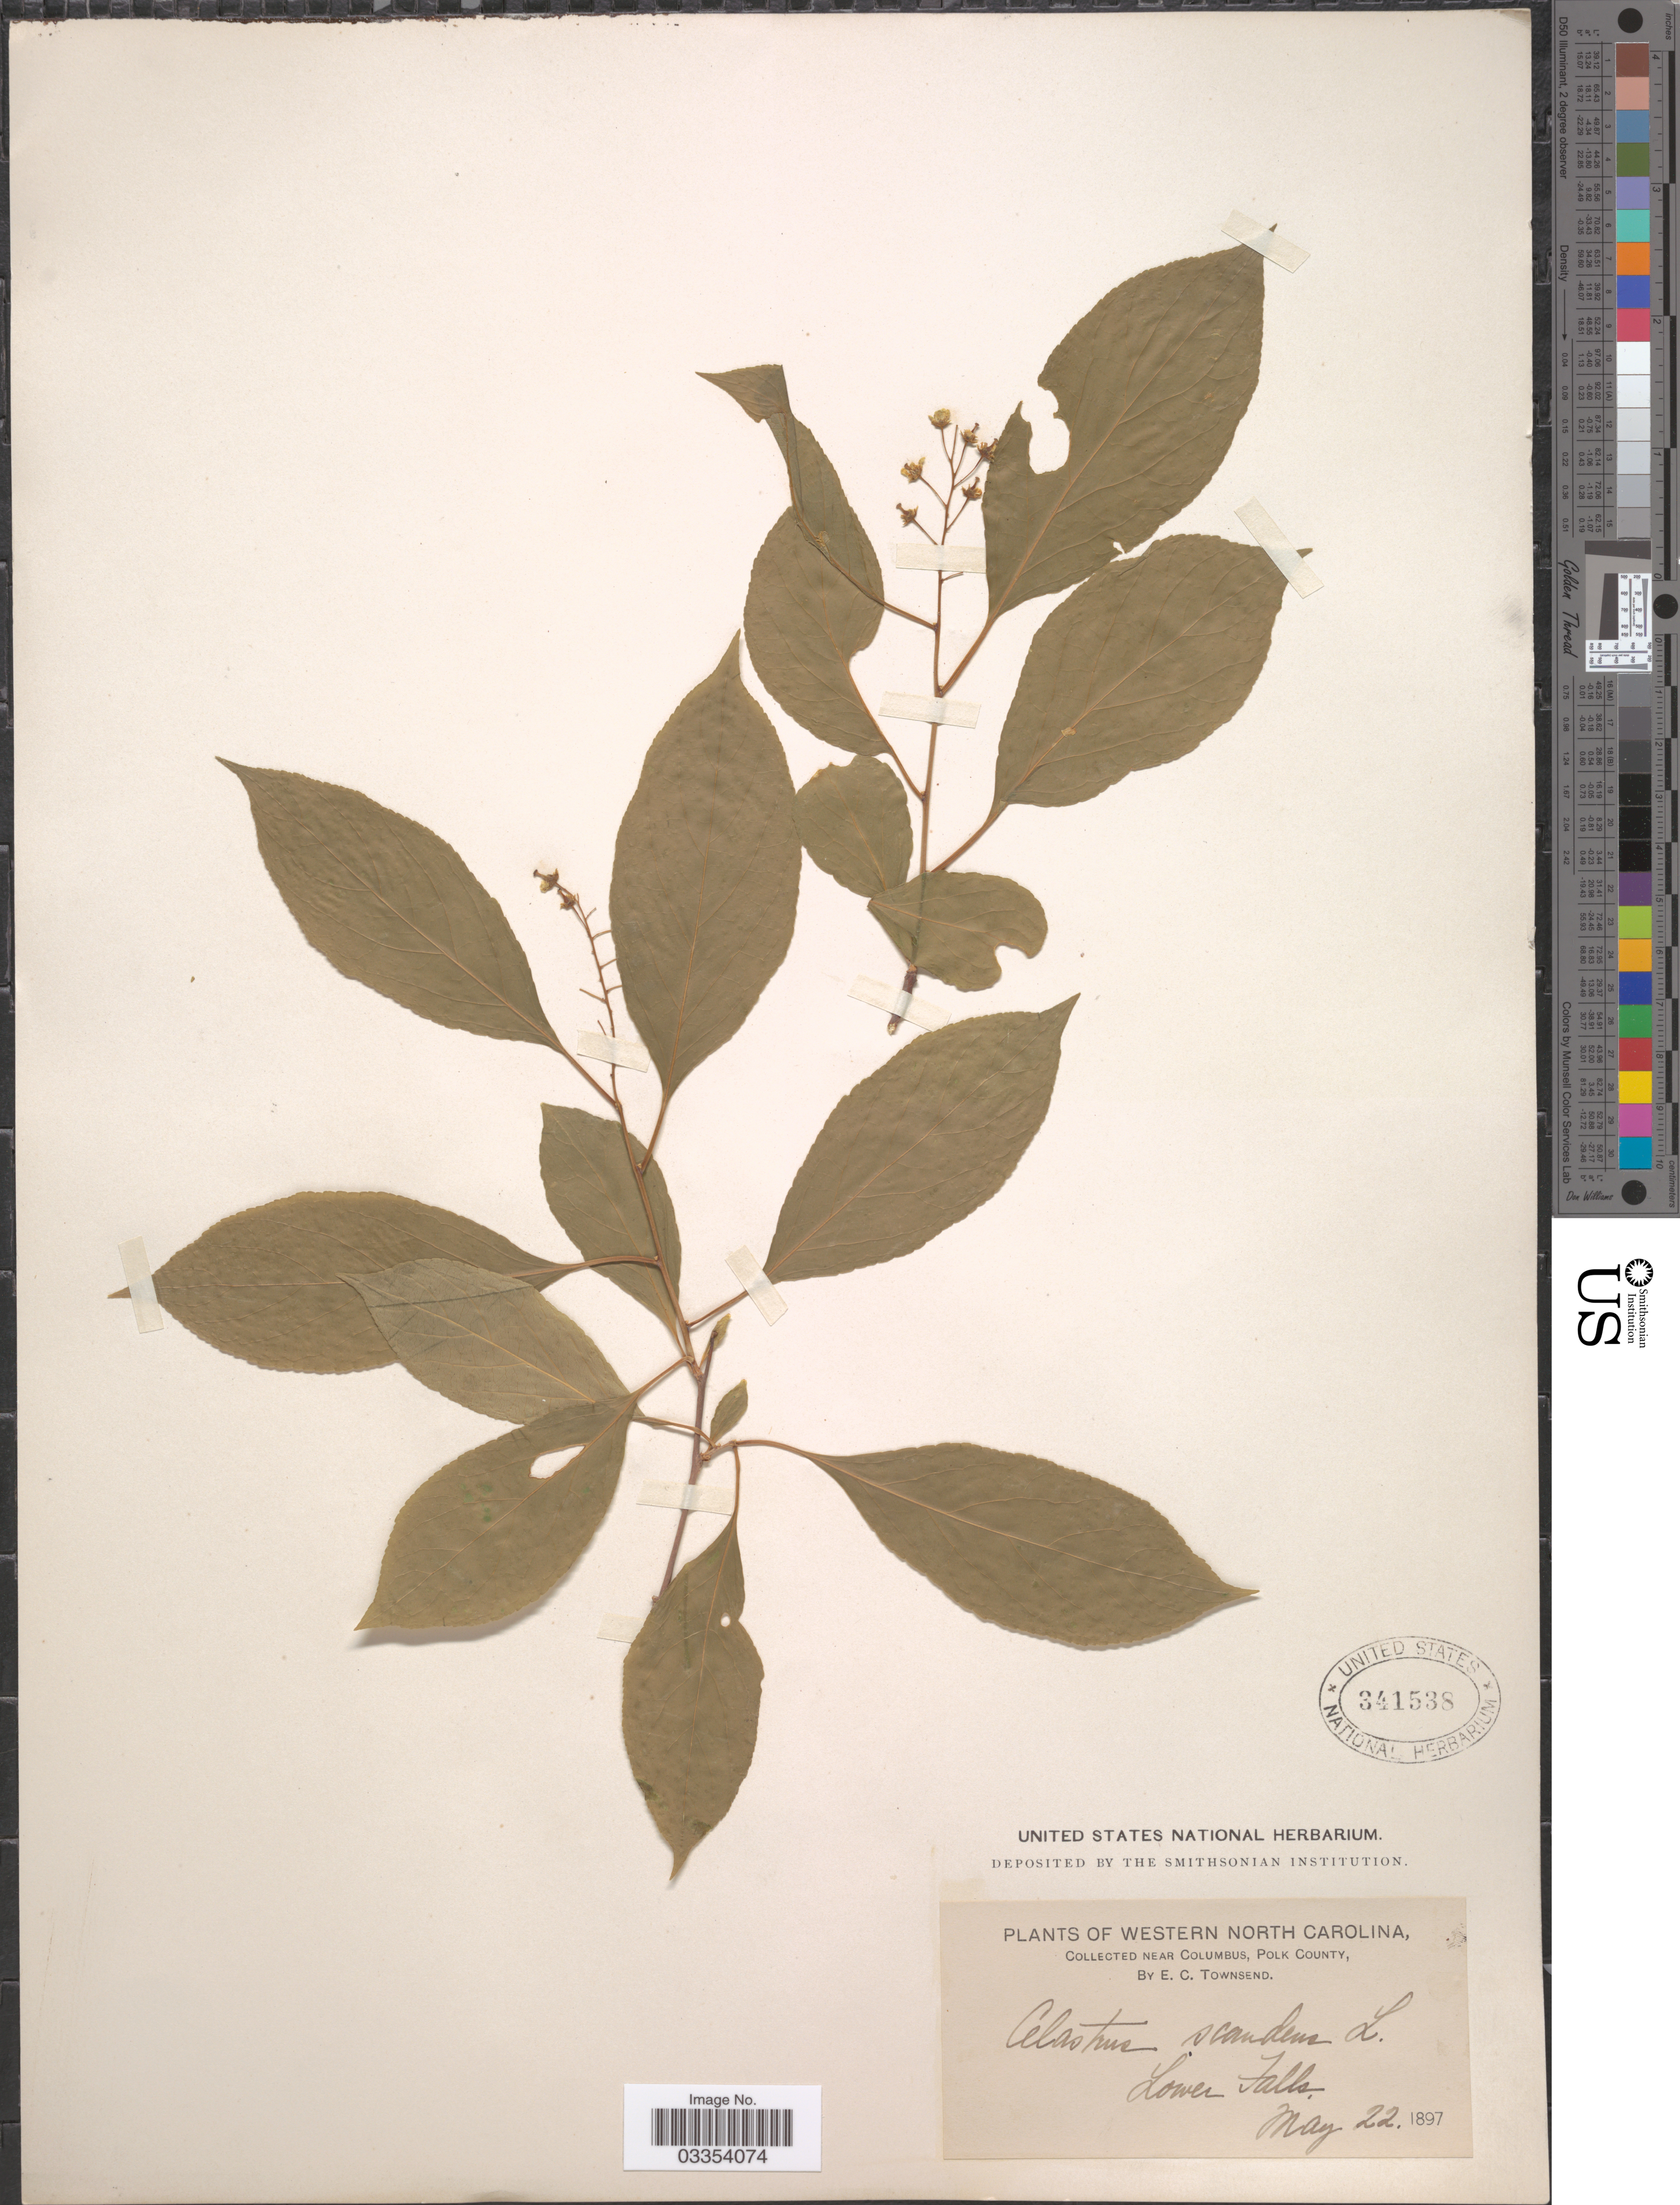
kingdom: Plantae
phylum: Tracheophyta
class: Magnoliopsida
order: Celastrales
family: Celastraceae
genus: Celastrus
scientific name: Celastrus scandens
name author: L.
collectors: E. C. Townsend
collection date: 1897-05-22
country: United States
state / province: North Carolina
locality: Western North Carolina. Near Columbus, Polk County. Lower Falls.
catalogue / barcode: US 341538